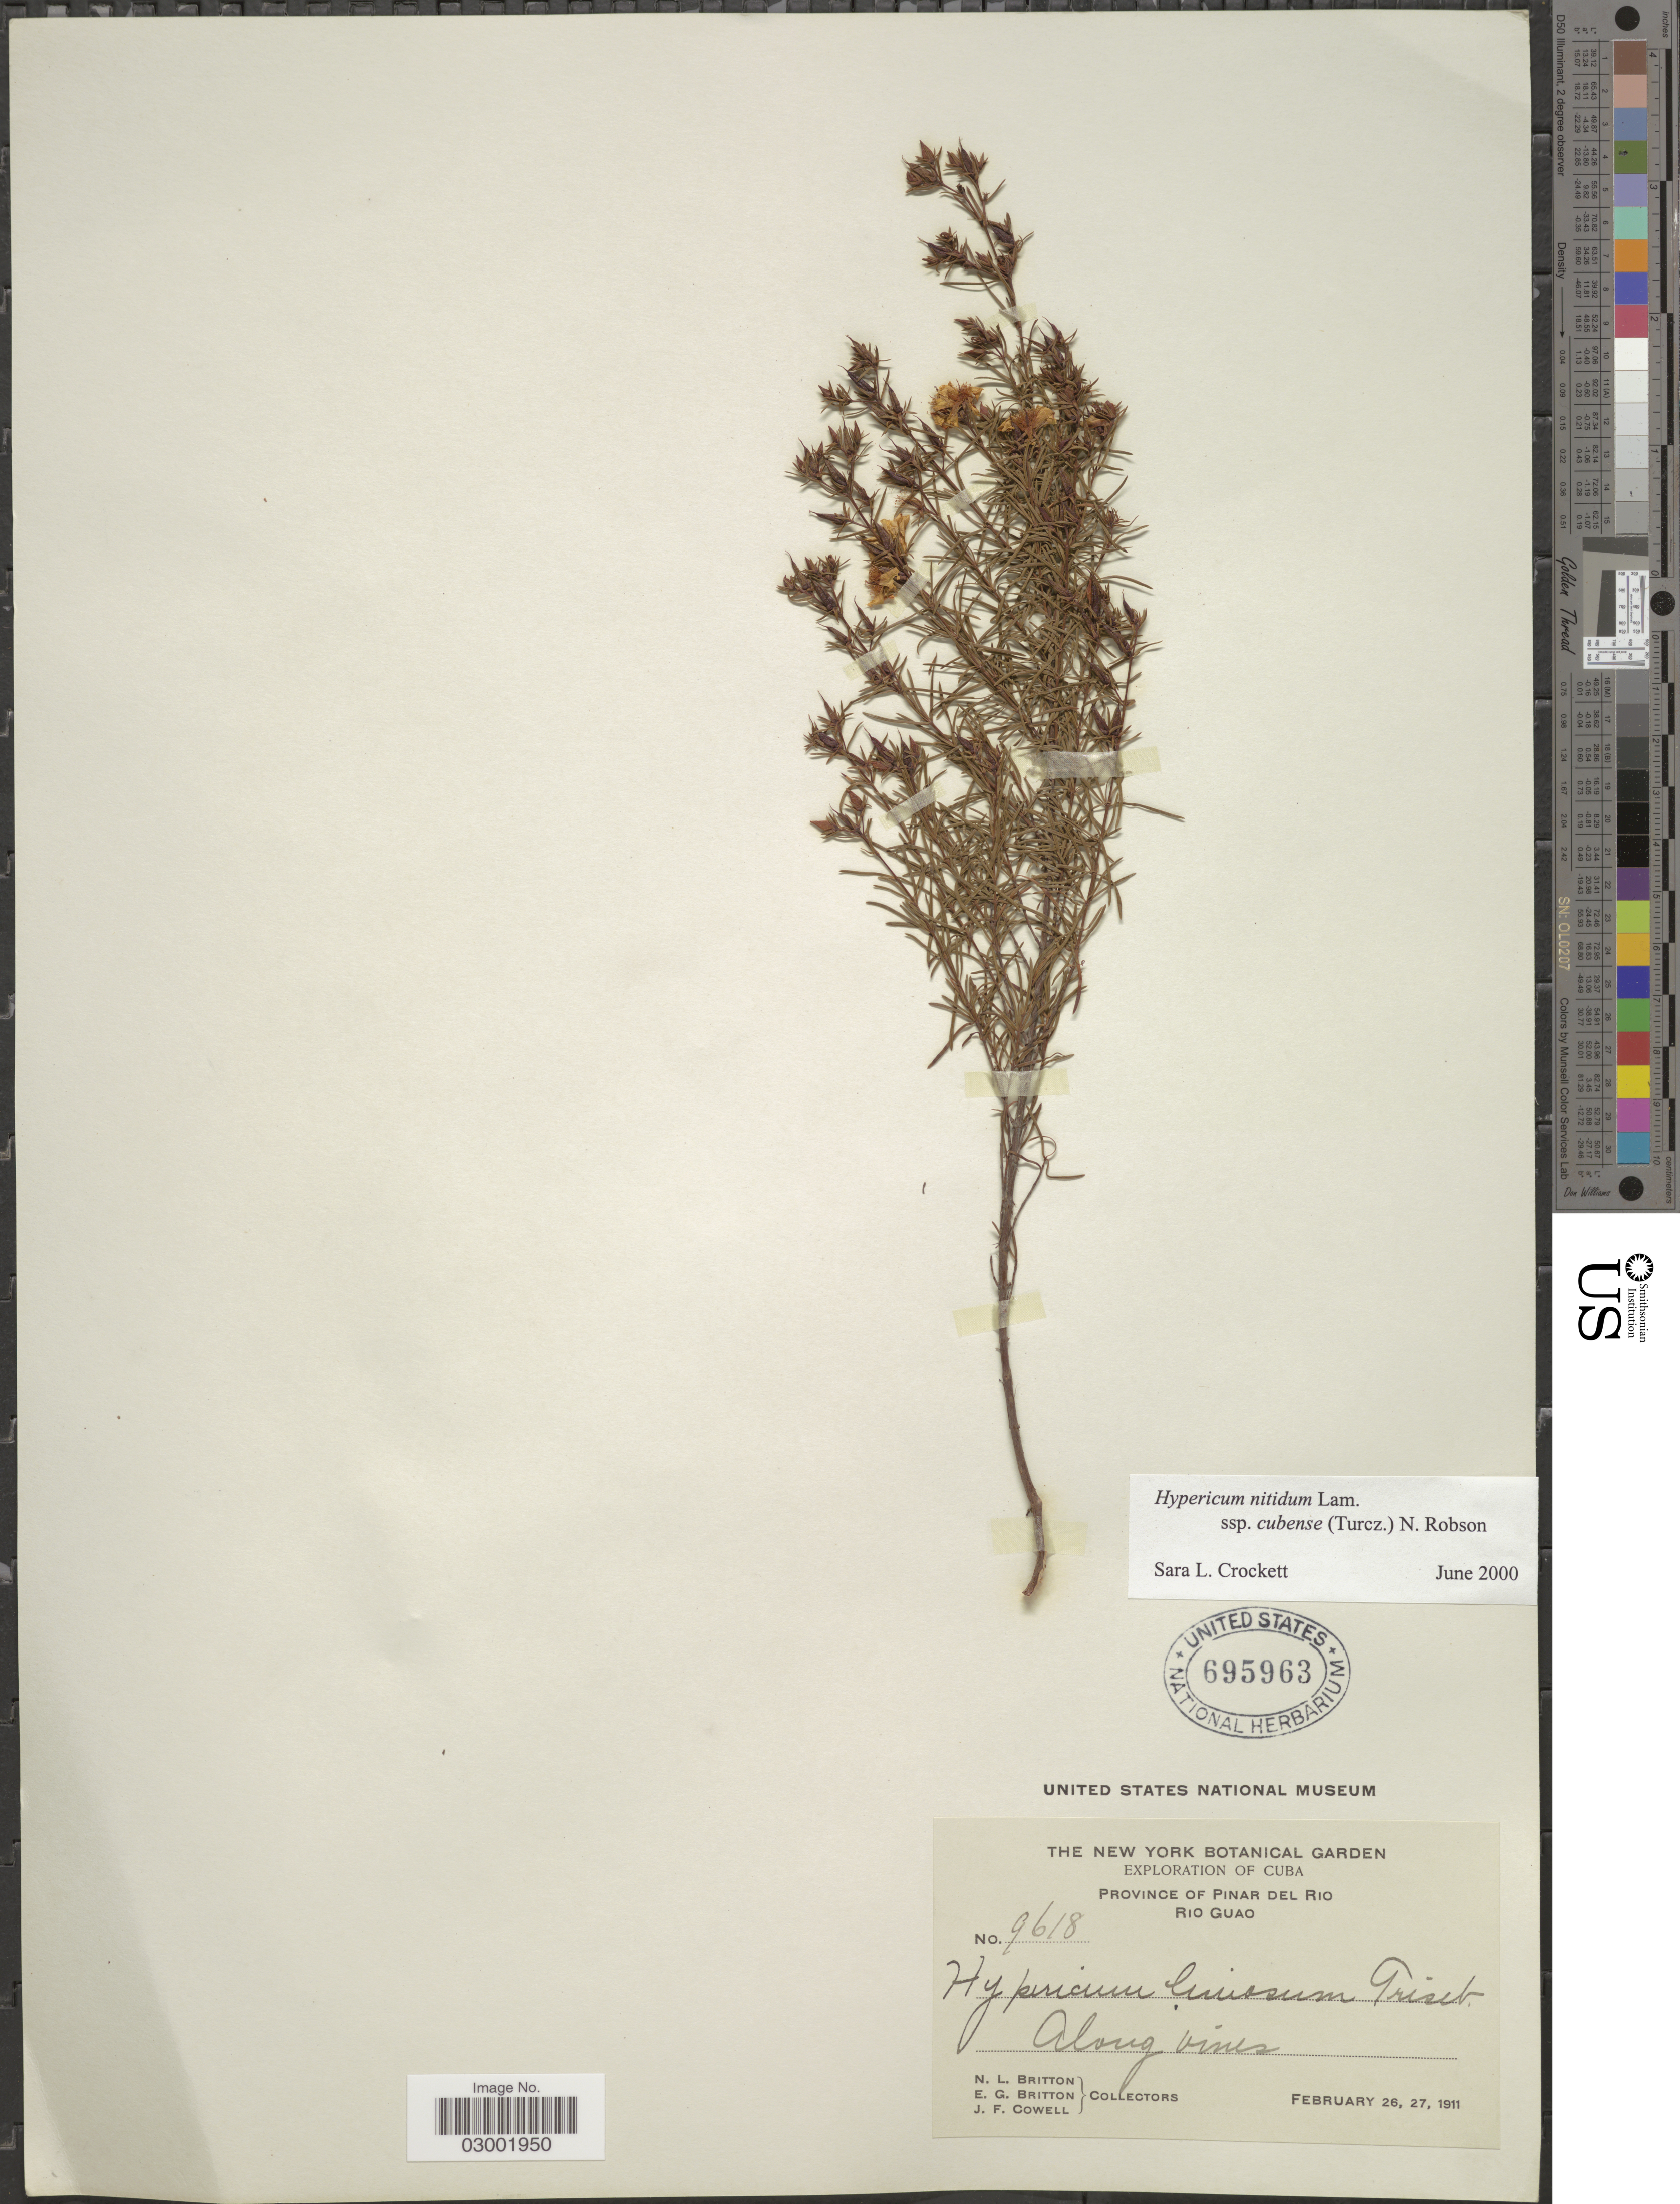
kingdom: Plantae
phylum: Tracheophyta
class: Magnoliopsida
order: Malpighiales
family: Hypericaceae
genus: Hypericum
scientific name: Hypericum nitidum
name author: Lam.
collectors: N. Britton, E. G. Britton & J. F. Cowell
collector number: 9618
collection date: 1911-02-26/1911-02-27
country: Cuba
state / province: Pinar del Río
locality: Province of Pinar del Rio, Rio Guao.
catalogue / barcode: US 695963